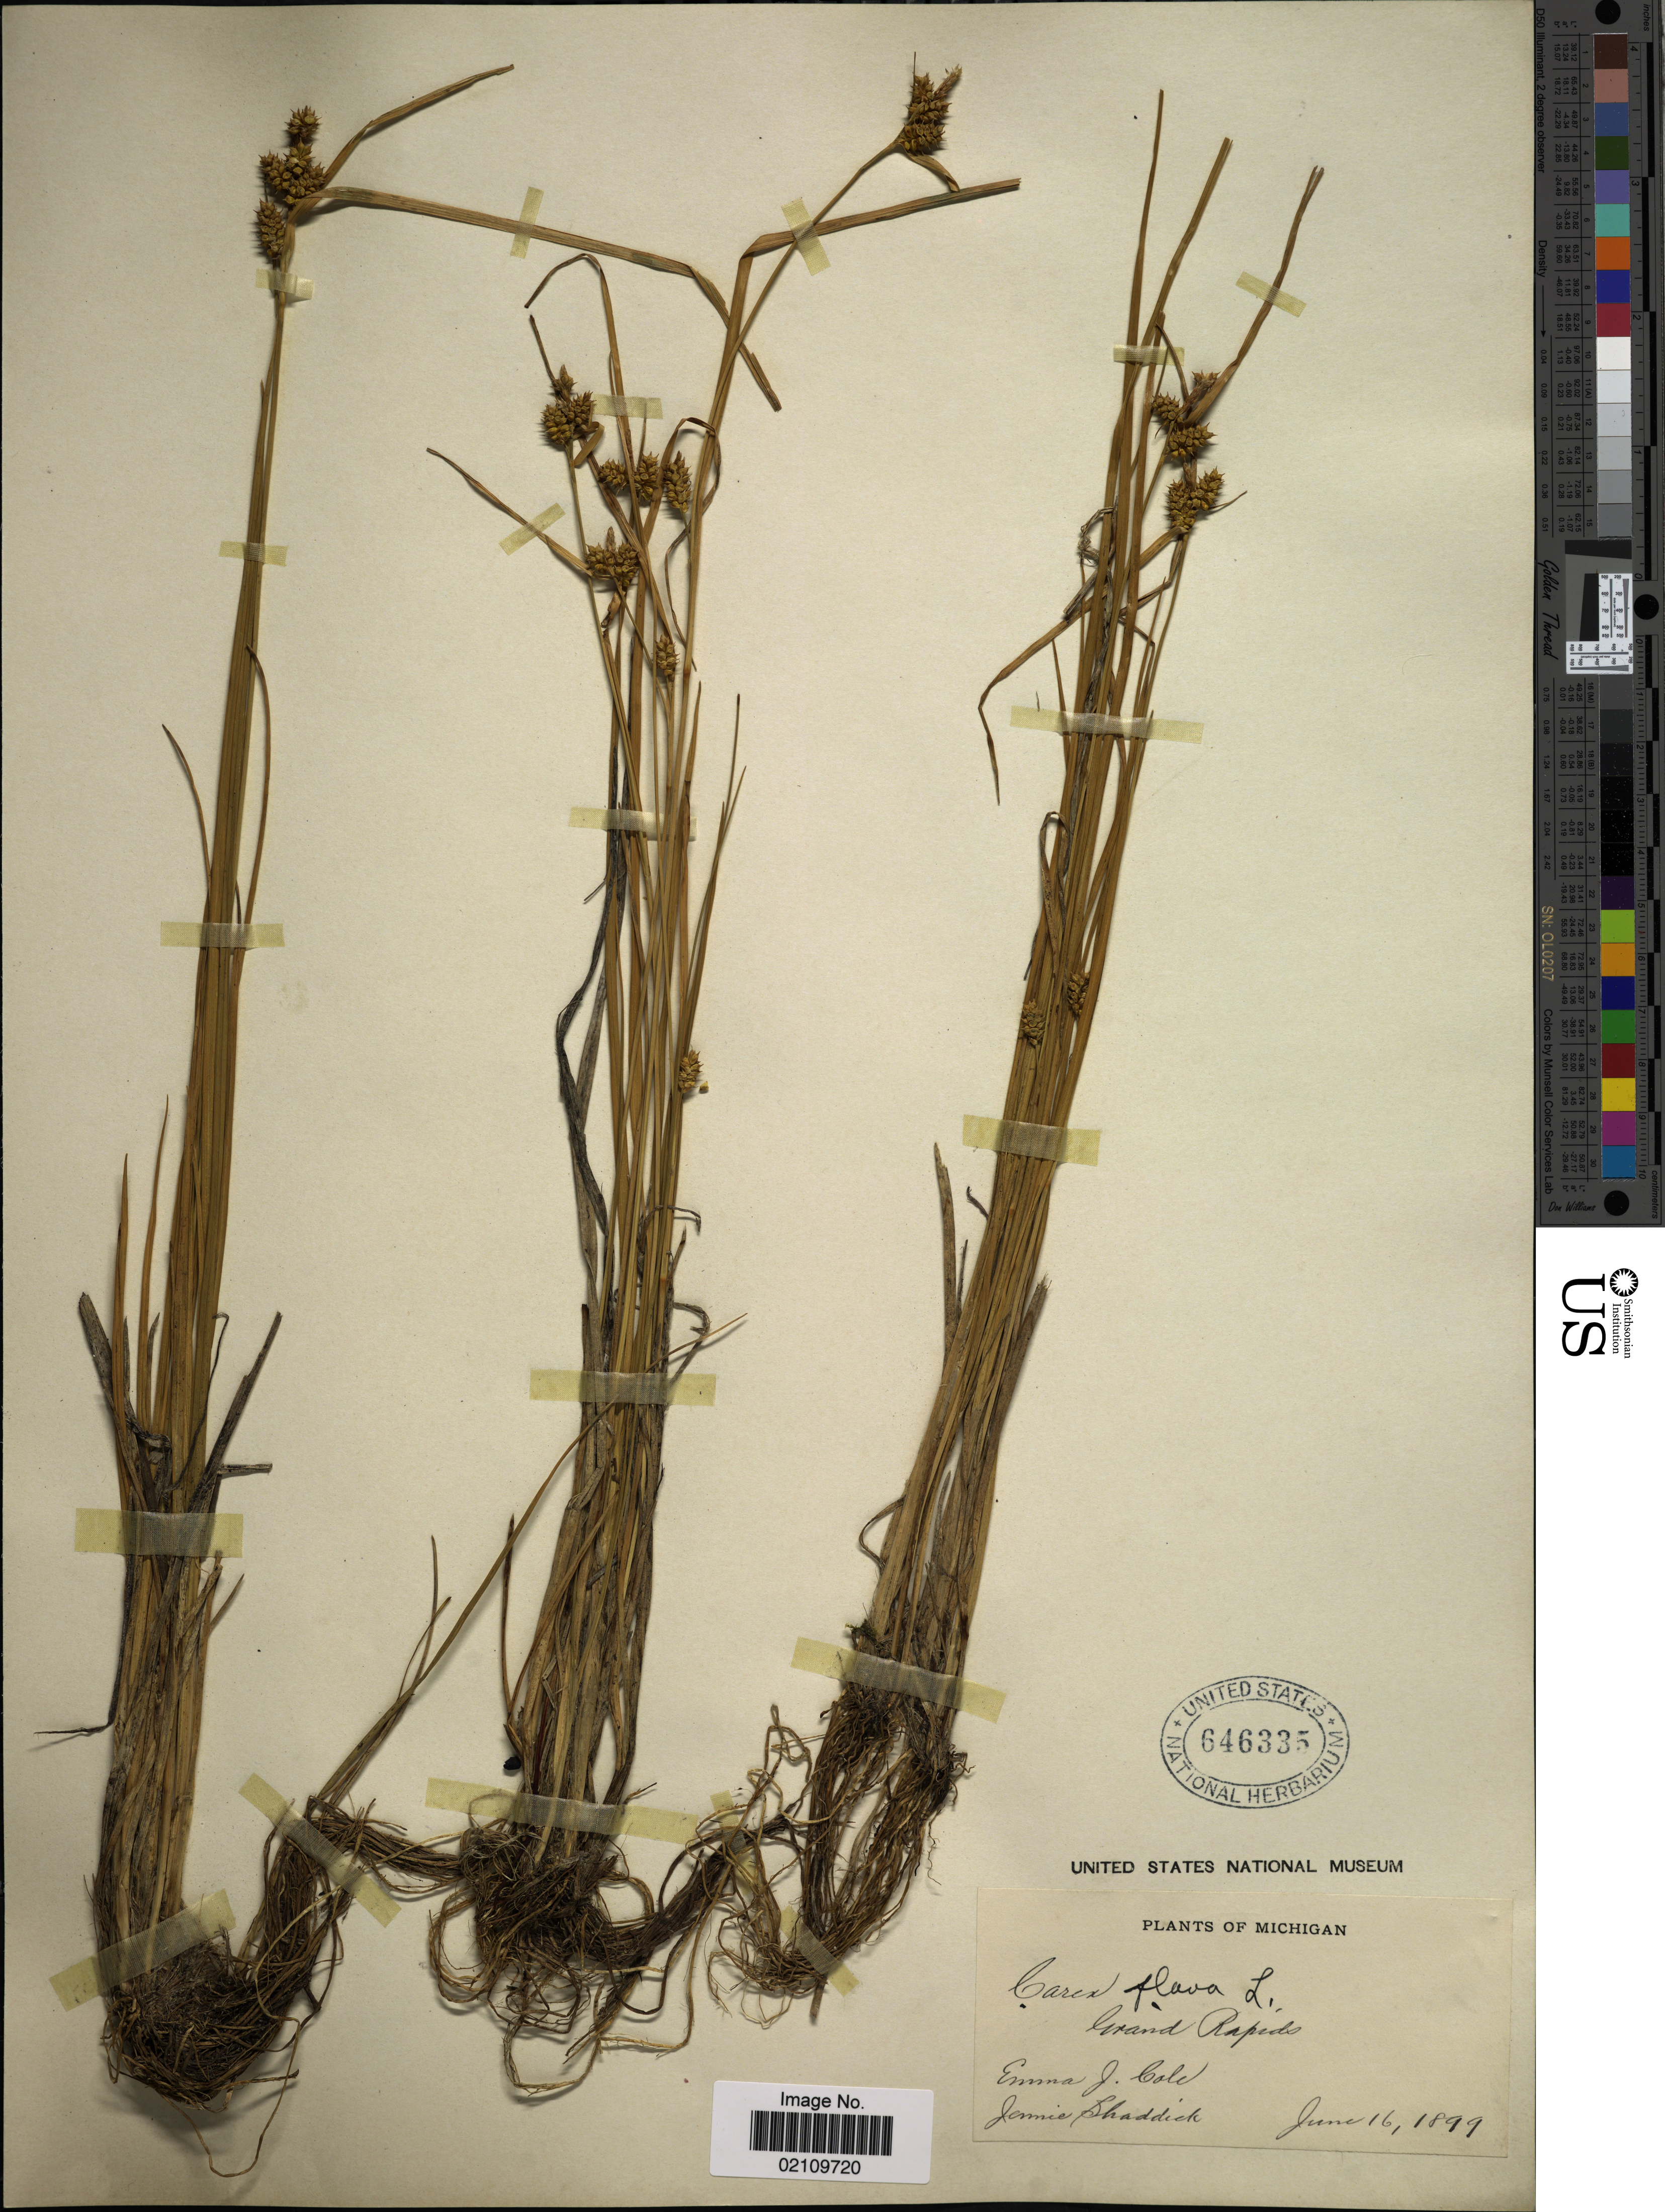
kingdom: Plantae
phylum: Tracheophyta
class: Liliopsida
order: Poales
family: Cyperaceae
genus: Carex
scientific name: Carex flava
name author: L.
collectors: E. Cole & J. Shaddick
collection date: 1899-06-16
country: United States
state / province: Michigan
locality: Grand Rapids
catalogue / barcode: US 646335